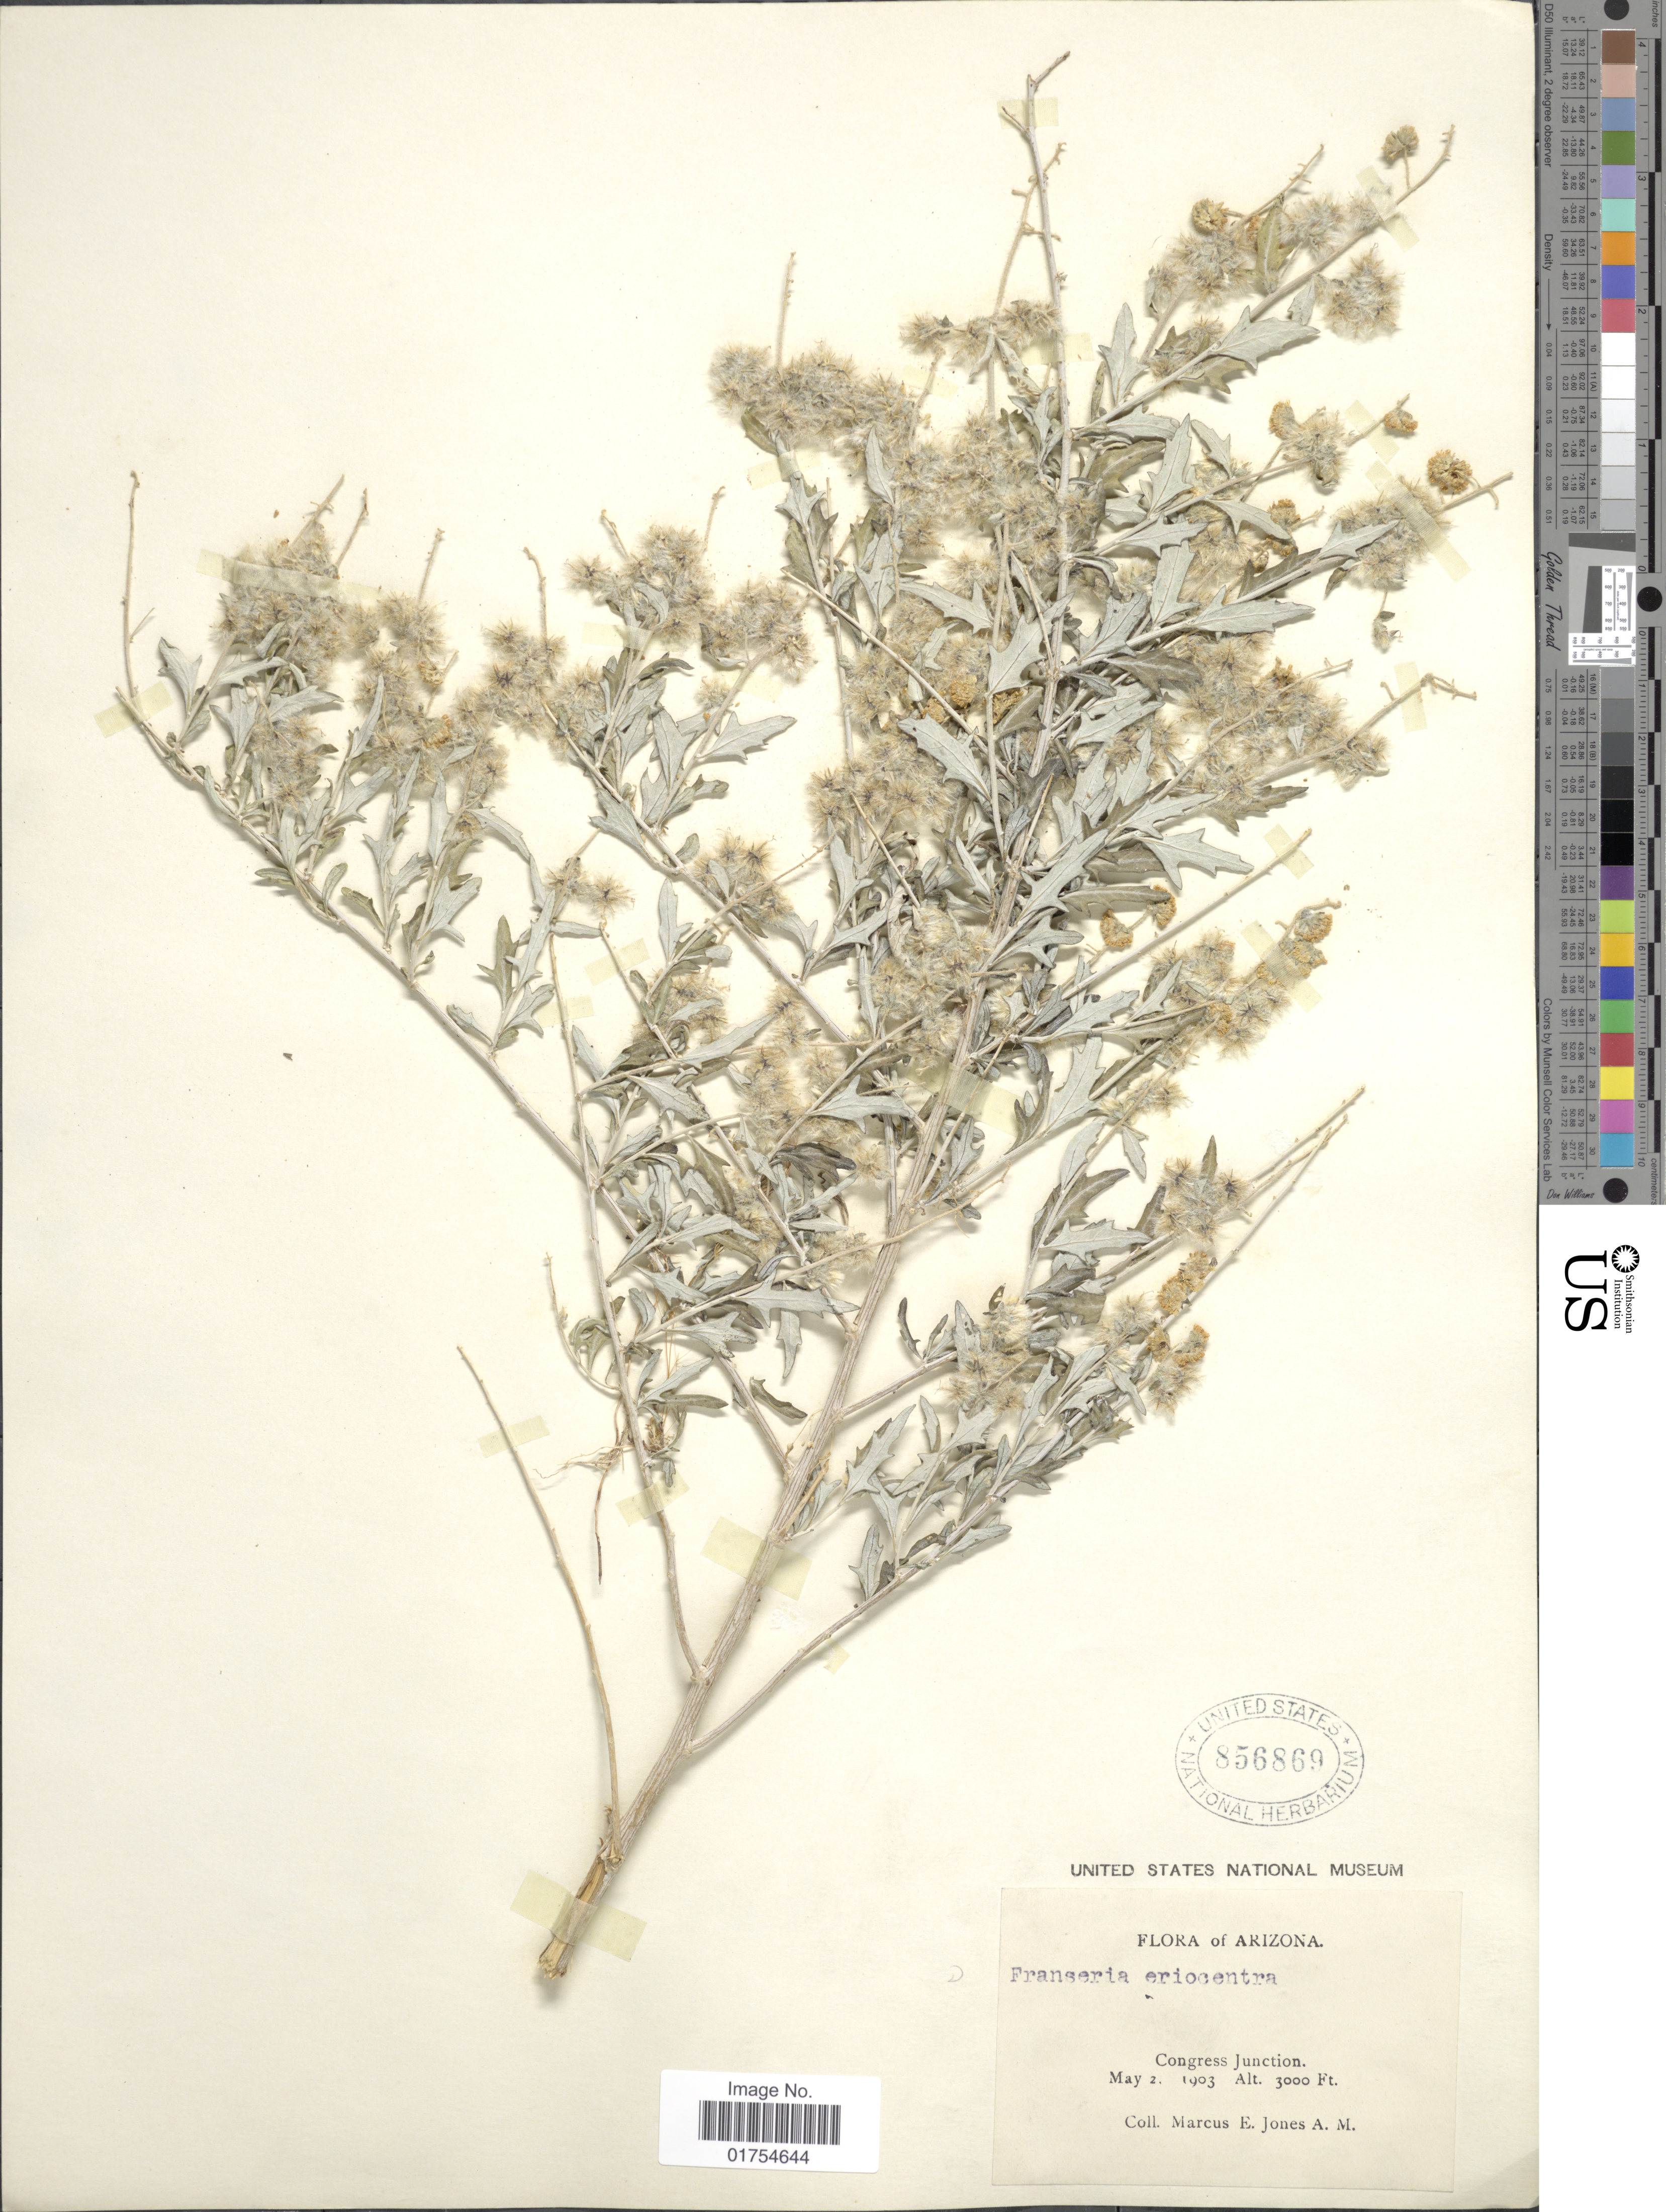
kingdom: Plantae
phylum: Tracheophyta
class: Magnoliopsida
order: Asterales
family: Asteraceae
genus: Franseria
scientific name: Franseria eriocentra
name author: A. Gray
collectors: M. E. Jones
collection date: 1903-05-02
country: United States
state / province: Arizona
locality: Congress Junction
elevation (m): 914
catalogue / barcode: US 856869